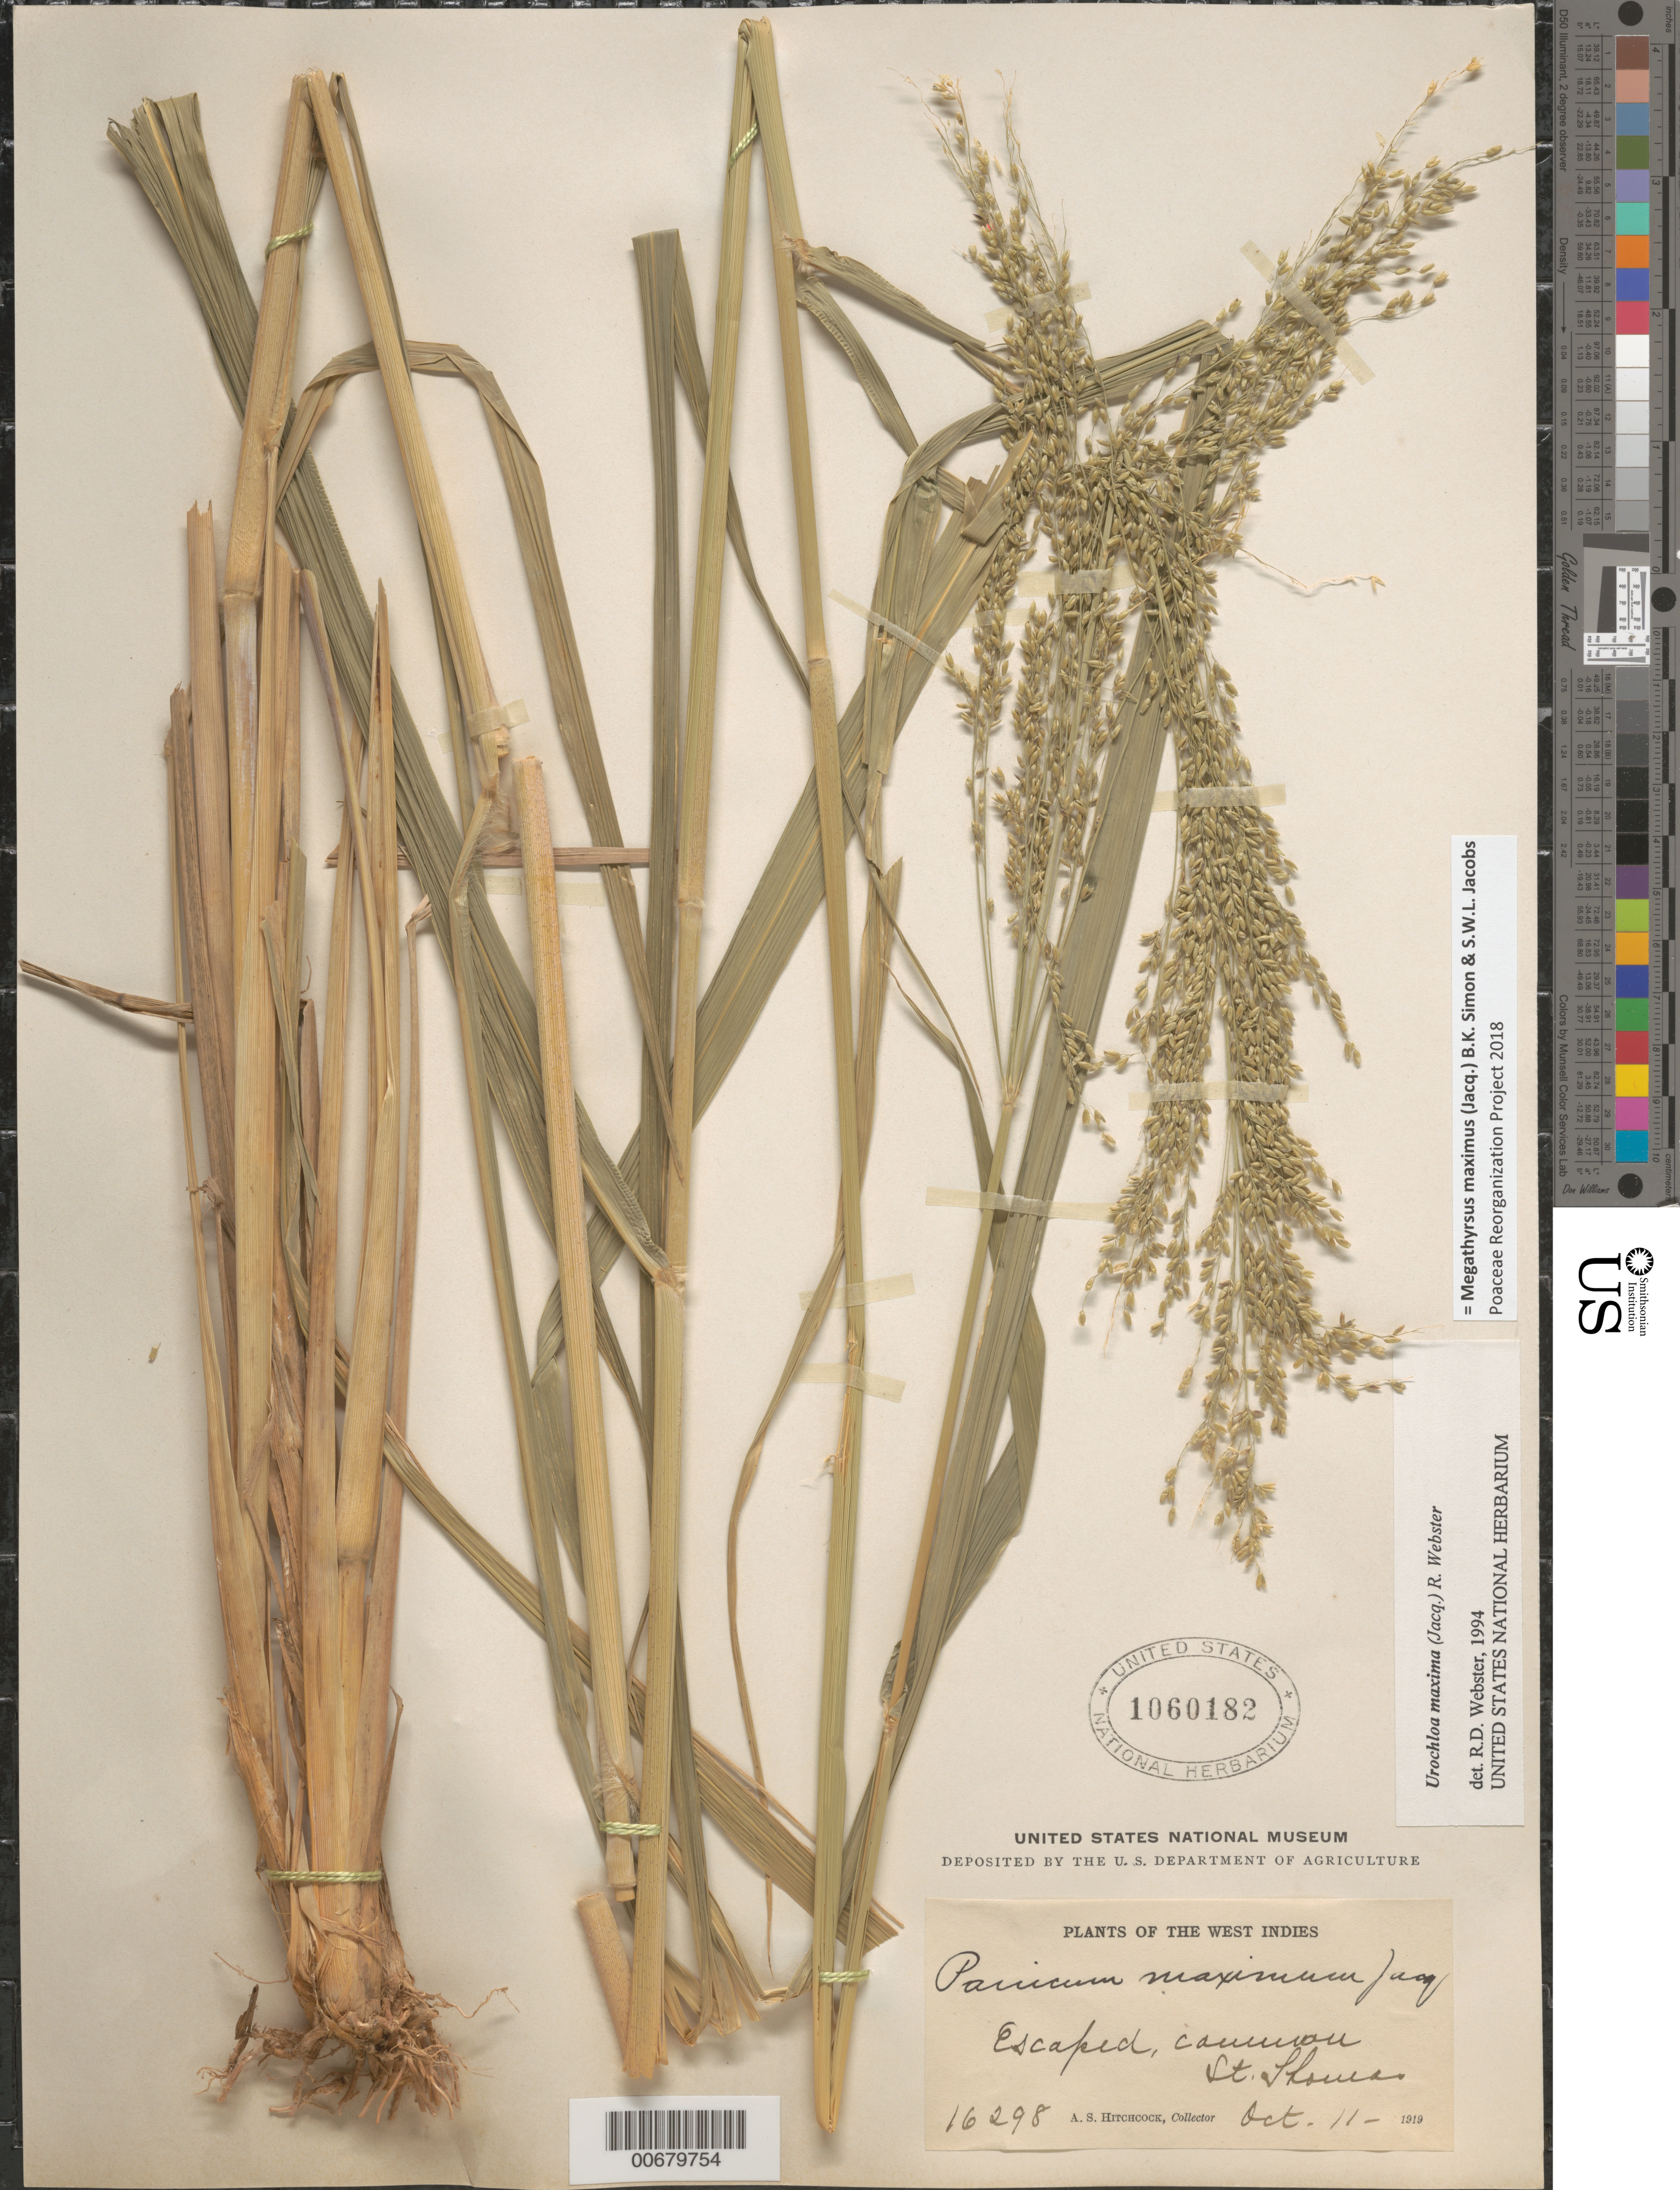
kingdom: Plantae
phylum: Tracheophyta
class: Liliopsida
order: Poales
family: Poaceae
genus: Megathyrsus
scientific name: Megathyrsus maximus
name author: (Jacq.) B.K. Simon & S.W.L. Jacobs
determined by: Poaceae Reorganization Project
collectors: A. S. Hitchcock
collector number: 16298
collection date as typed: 11 Oct 1919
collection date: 1919-10-11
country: U.S. Virgin Islands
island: St. Thomas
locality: St. Thomas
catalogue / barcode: US 1060182